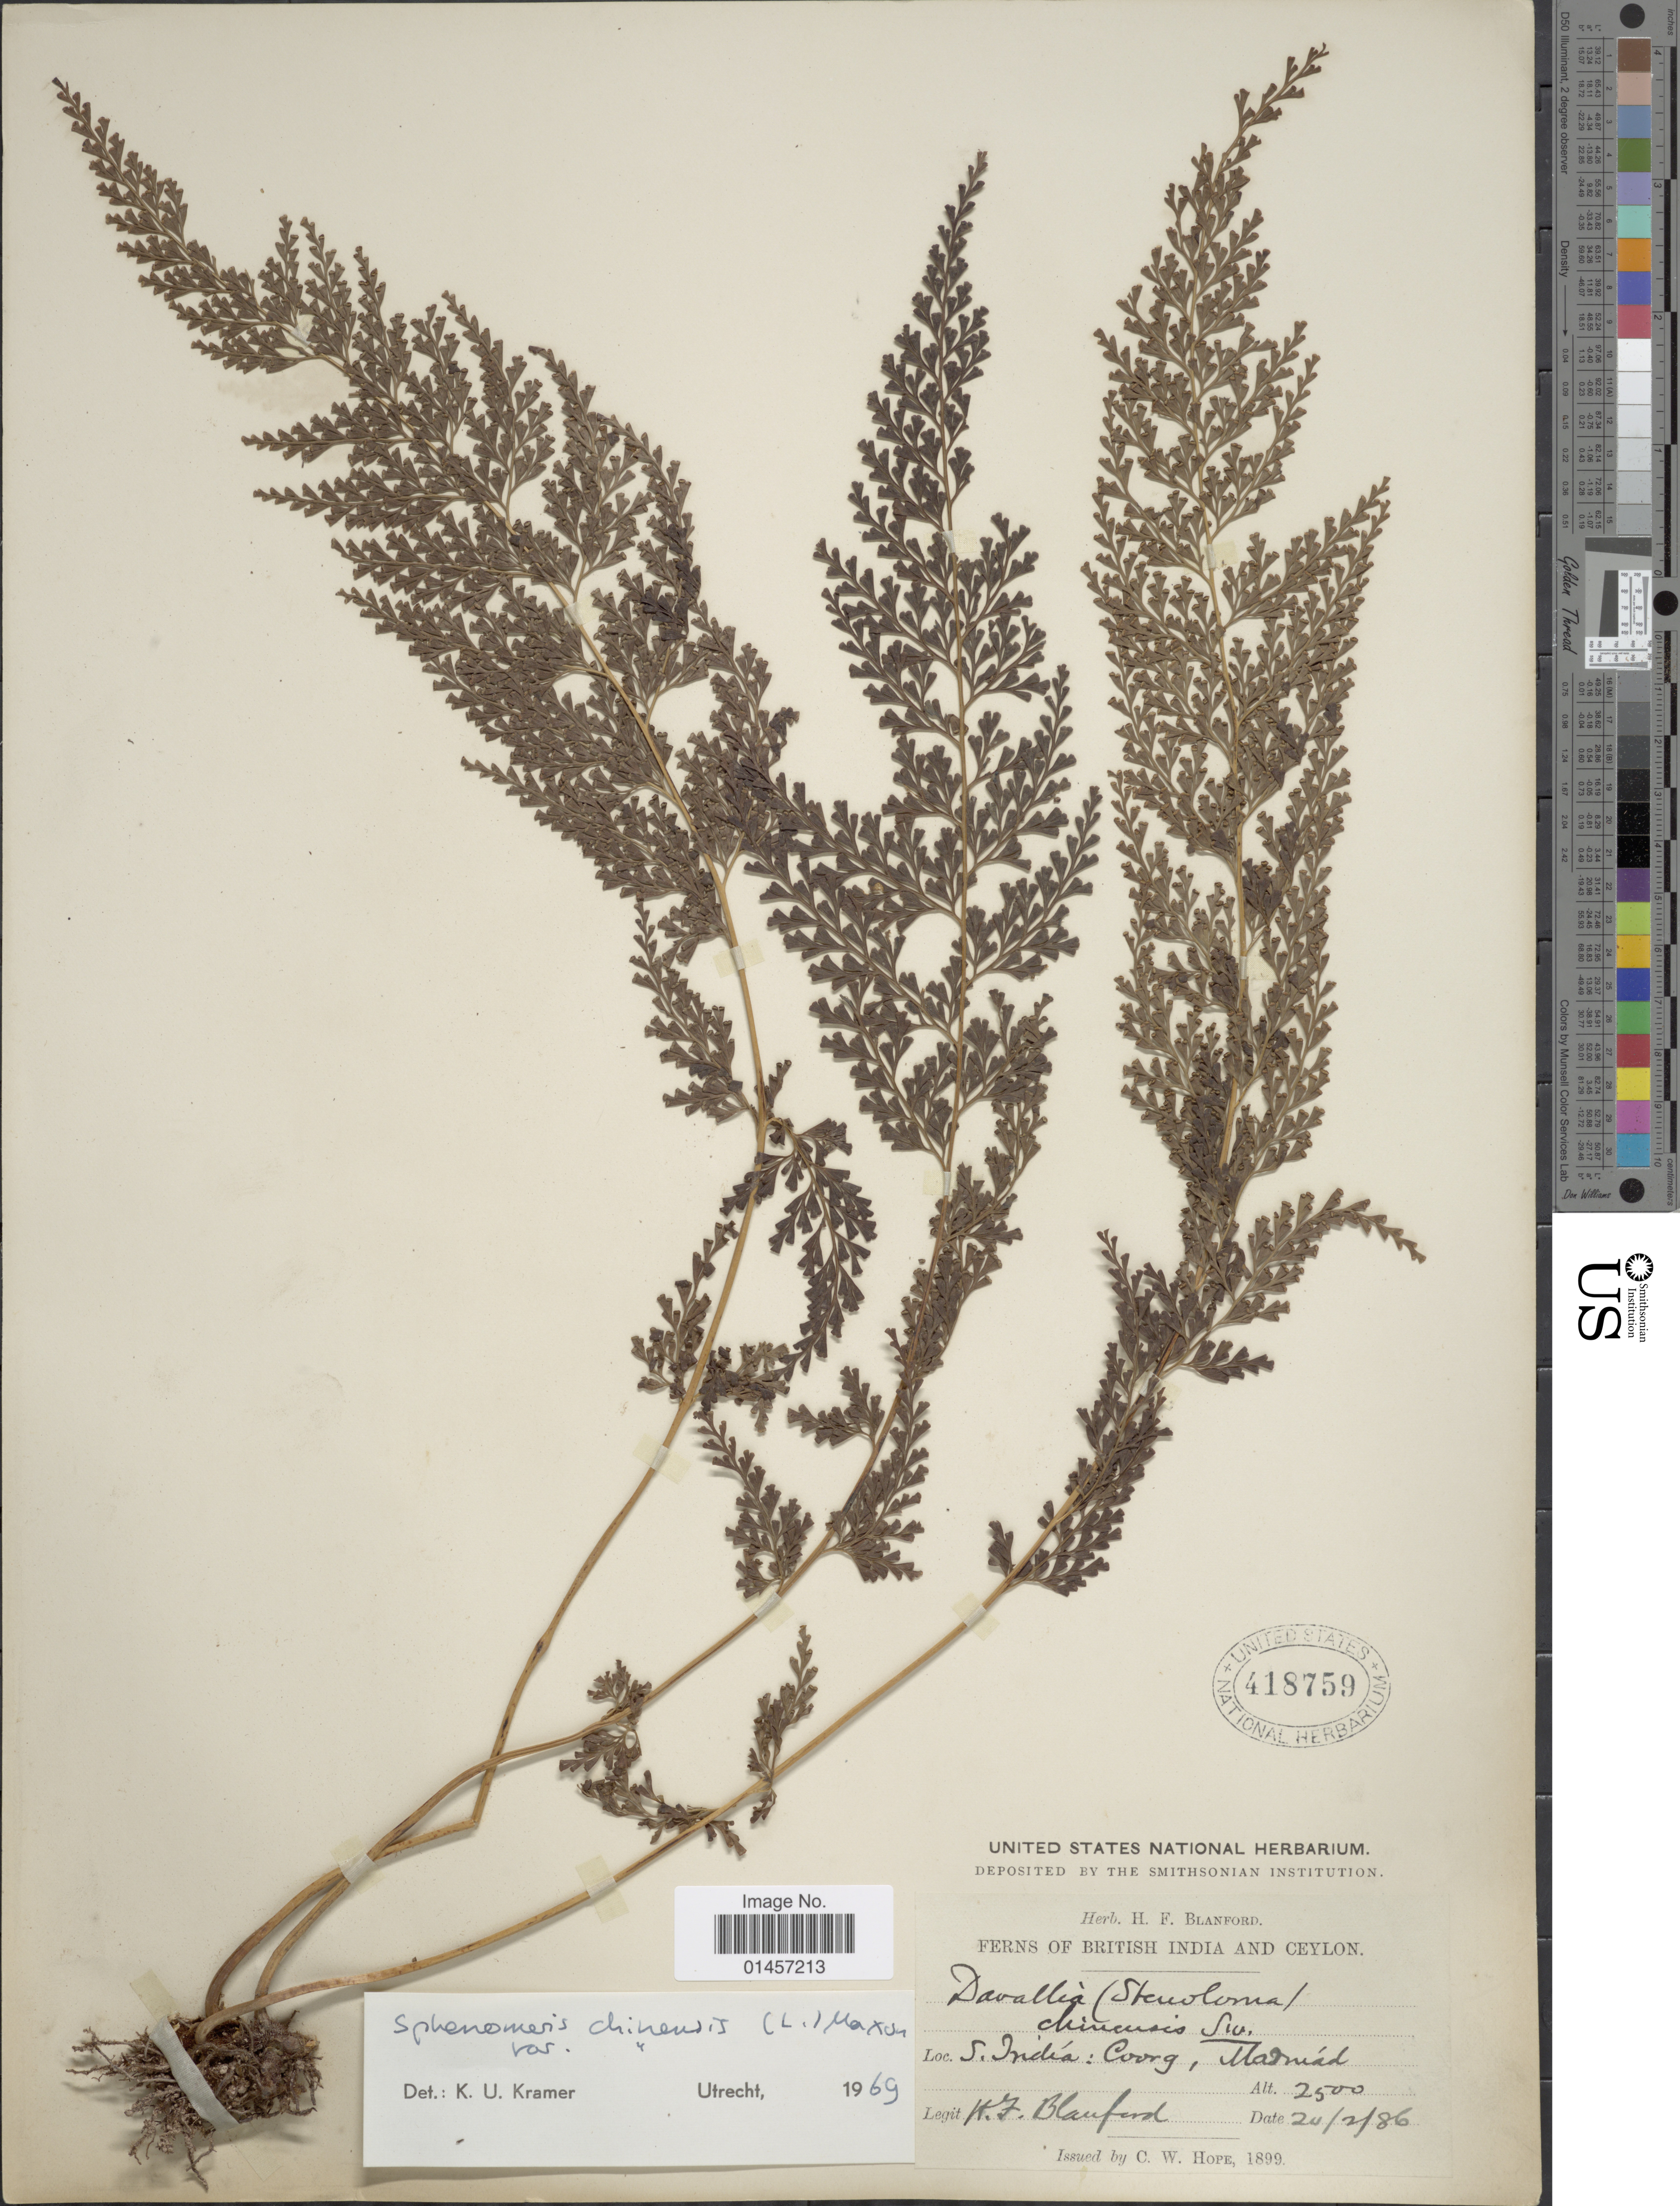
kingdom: Plantae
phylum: Tracheophyta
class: Polypodiopsida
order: Polypodiales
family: Lindsaeaceae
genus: Sphenomeris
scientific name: Sphenomeris chinensis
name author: (L.) Maxon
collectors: H. F. Blanford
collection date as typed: Transcribed d/m/y: 20/2/86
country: India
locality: S. India: Coorg, Maduad [interpreted]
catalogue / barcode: US 418759